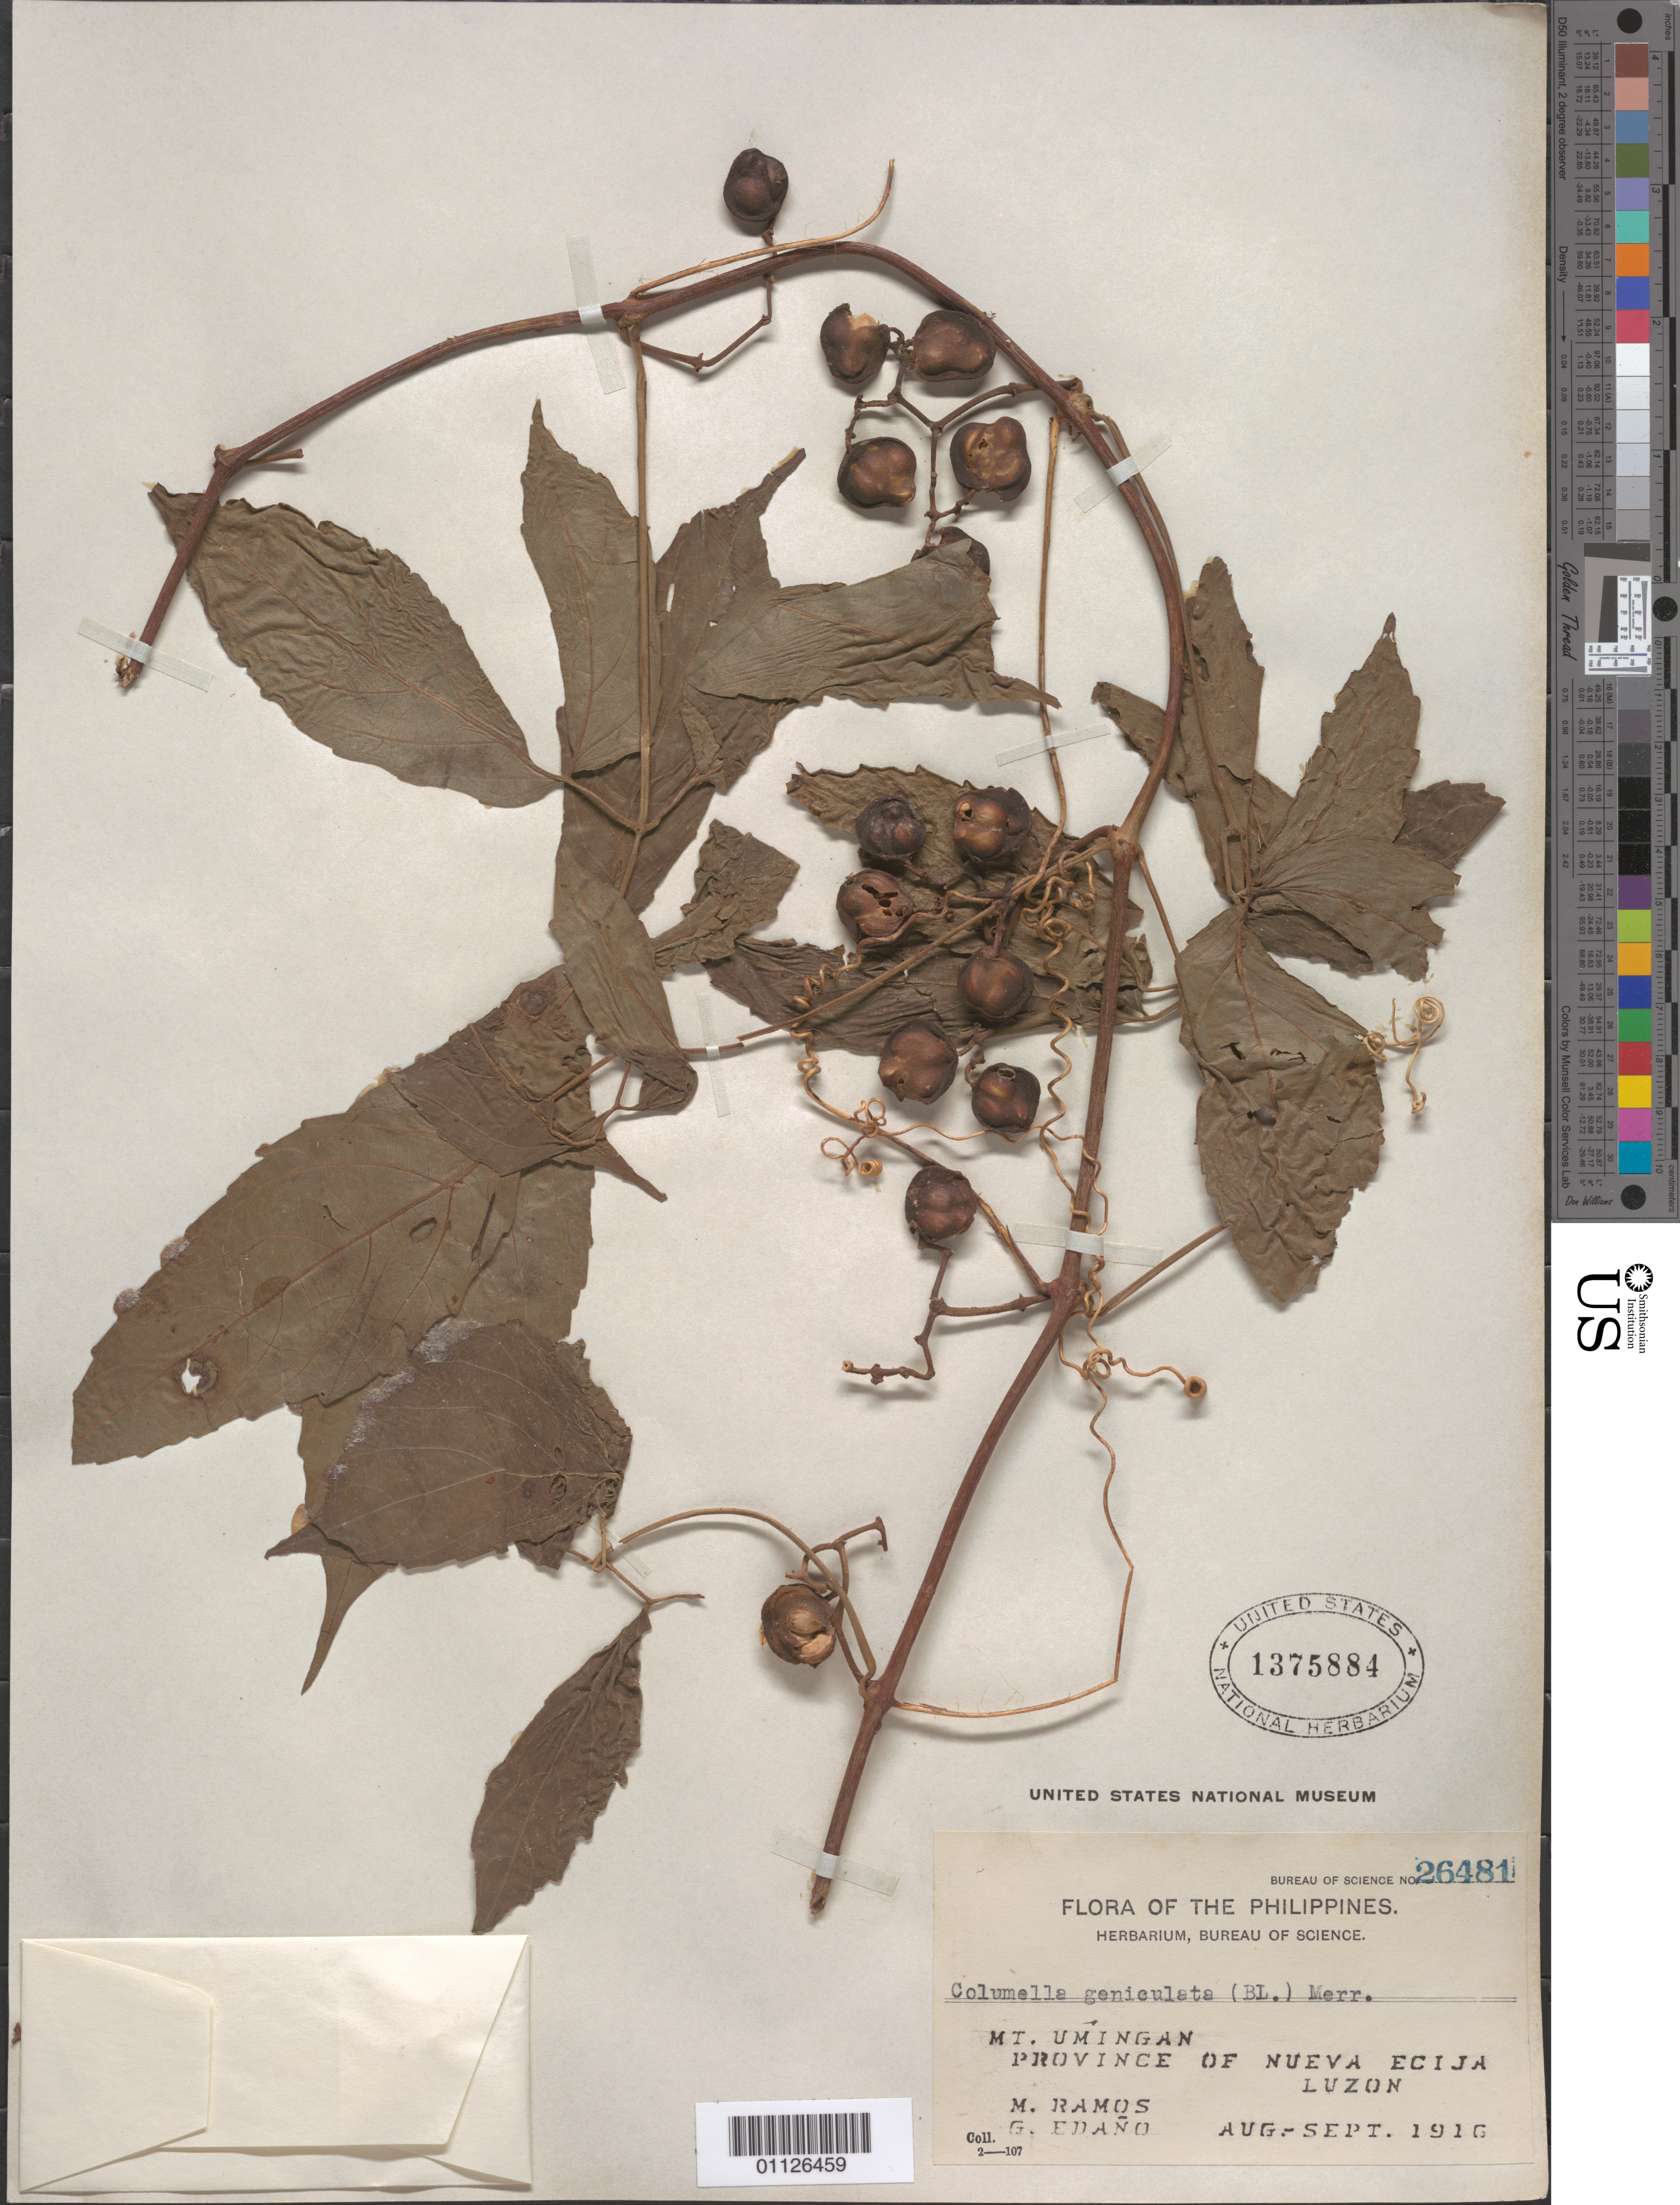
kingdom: Plantae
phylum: Tracheophyta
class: Magnoliopsida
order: Vitales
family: Vitaceae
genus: Cayratia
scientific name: Cayratia geniculata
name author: (Blume) Gagnep.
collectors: M. Ramos & G. Edaño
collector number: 26481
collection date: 1916-08/1916-09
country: Philippines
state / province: Central Luzon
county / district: Nueva Ecija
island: Luzon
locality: Mt Umingan. Luzon.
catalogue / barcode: US 1375884